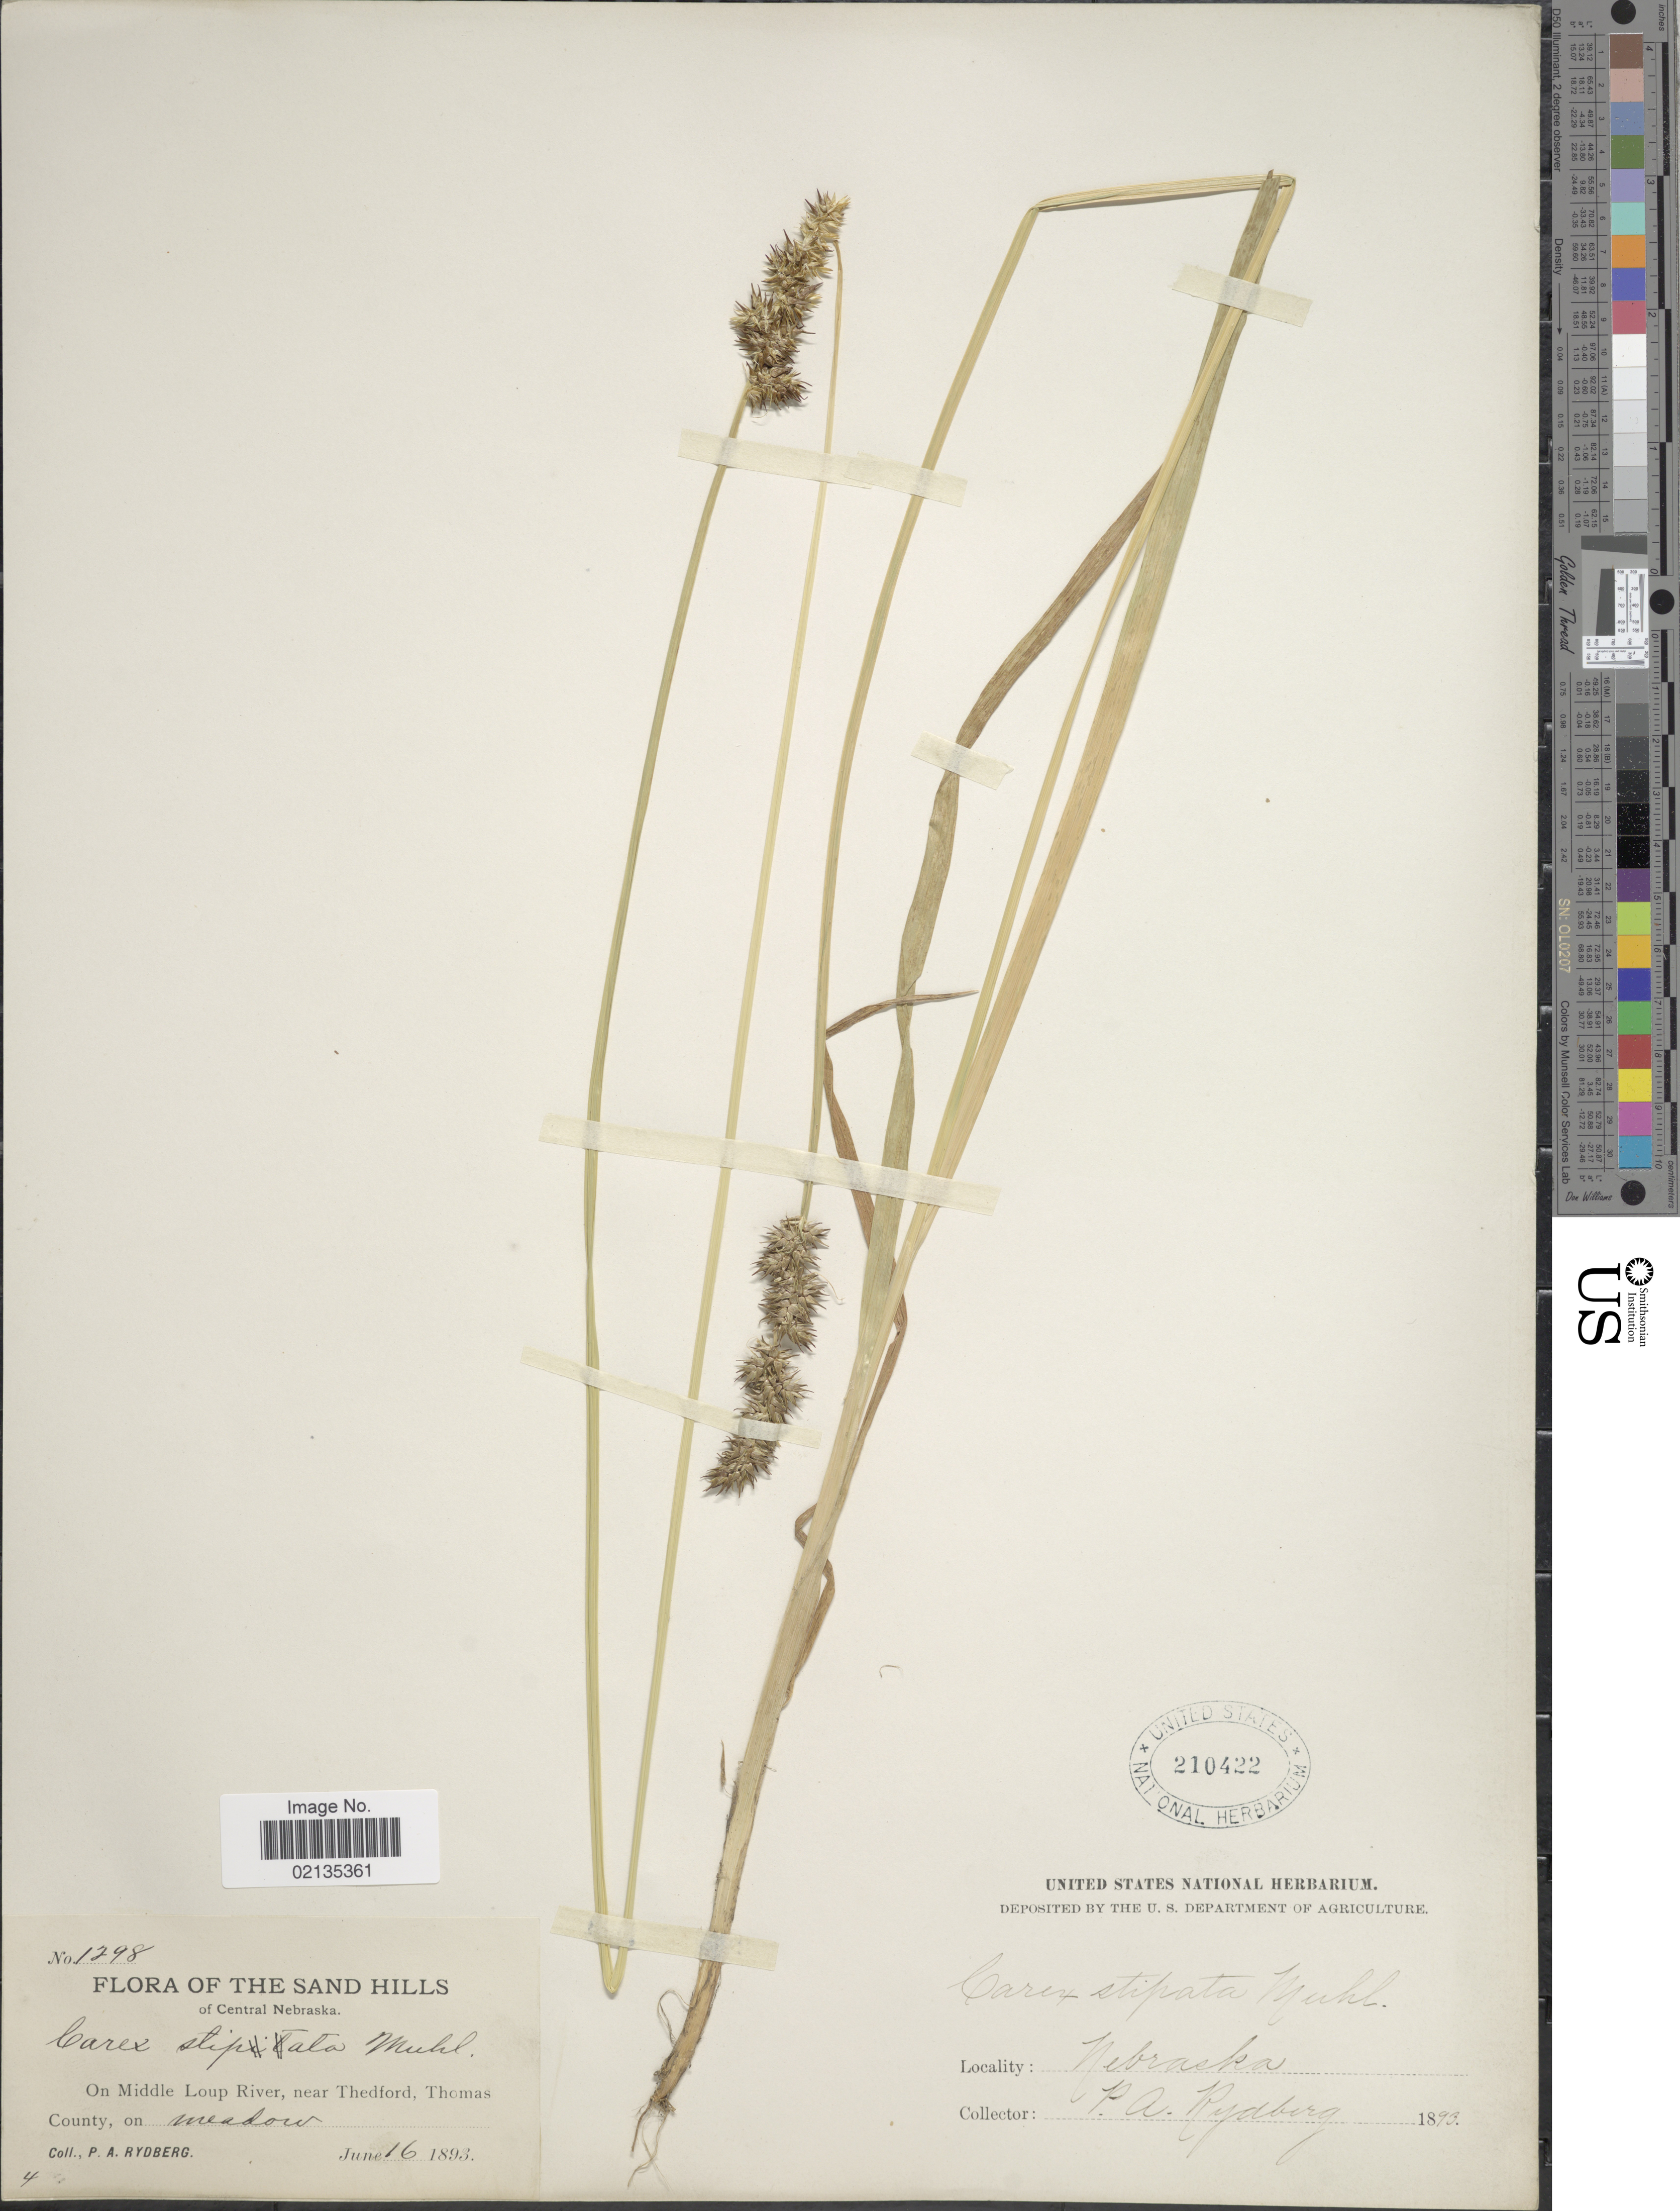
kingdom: Plantae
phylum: Tracheophyta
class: Liliopsida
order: Poales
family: Cyperaceae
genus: Carex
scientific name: Carex stipata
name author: Muhl. ex Willd.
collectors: P. A. Rydberg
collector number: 1298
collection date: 1893-06-16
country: United States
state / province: Nebraska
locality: Sand Hills of Central Nebraska, on Middle Loup River, near Thedford, Thomas County, on meadow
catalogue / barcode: US 210422